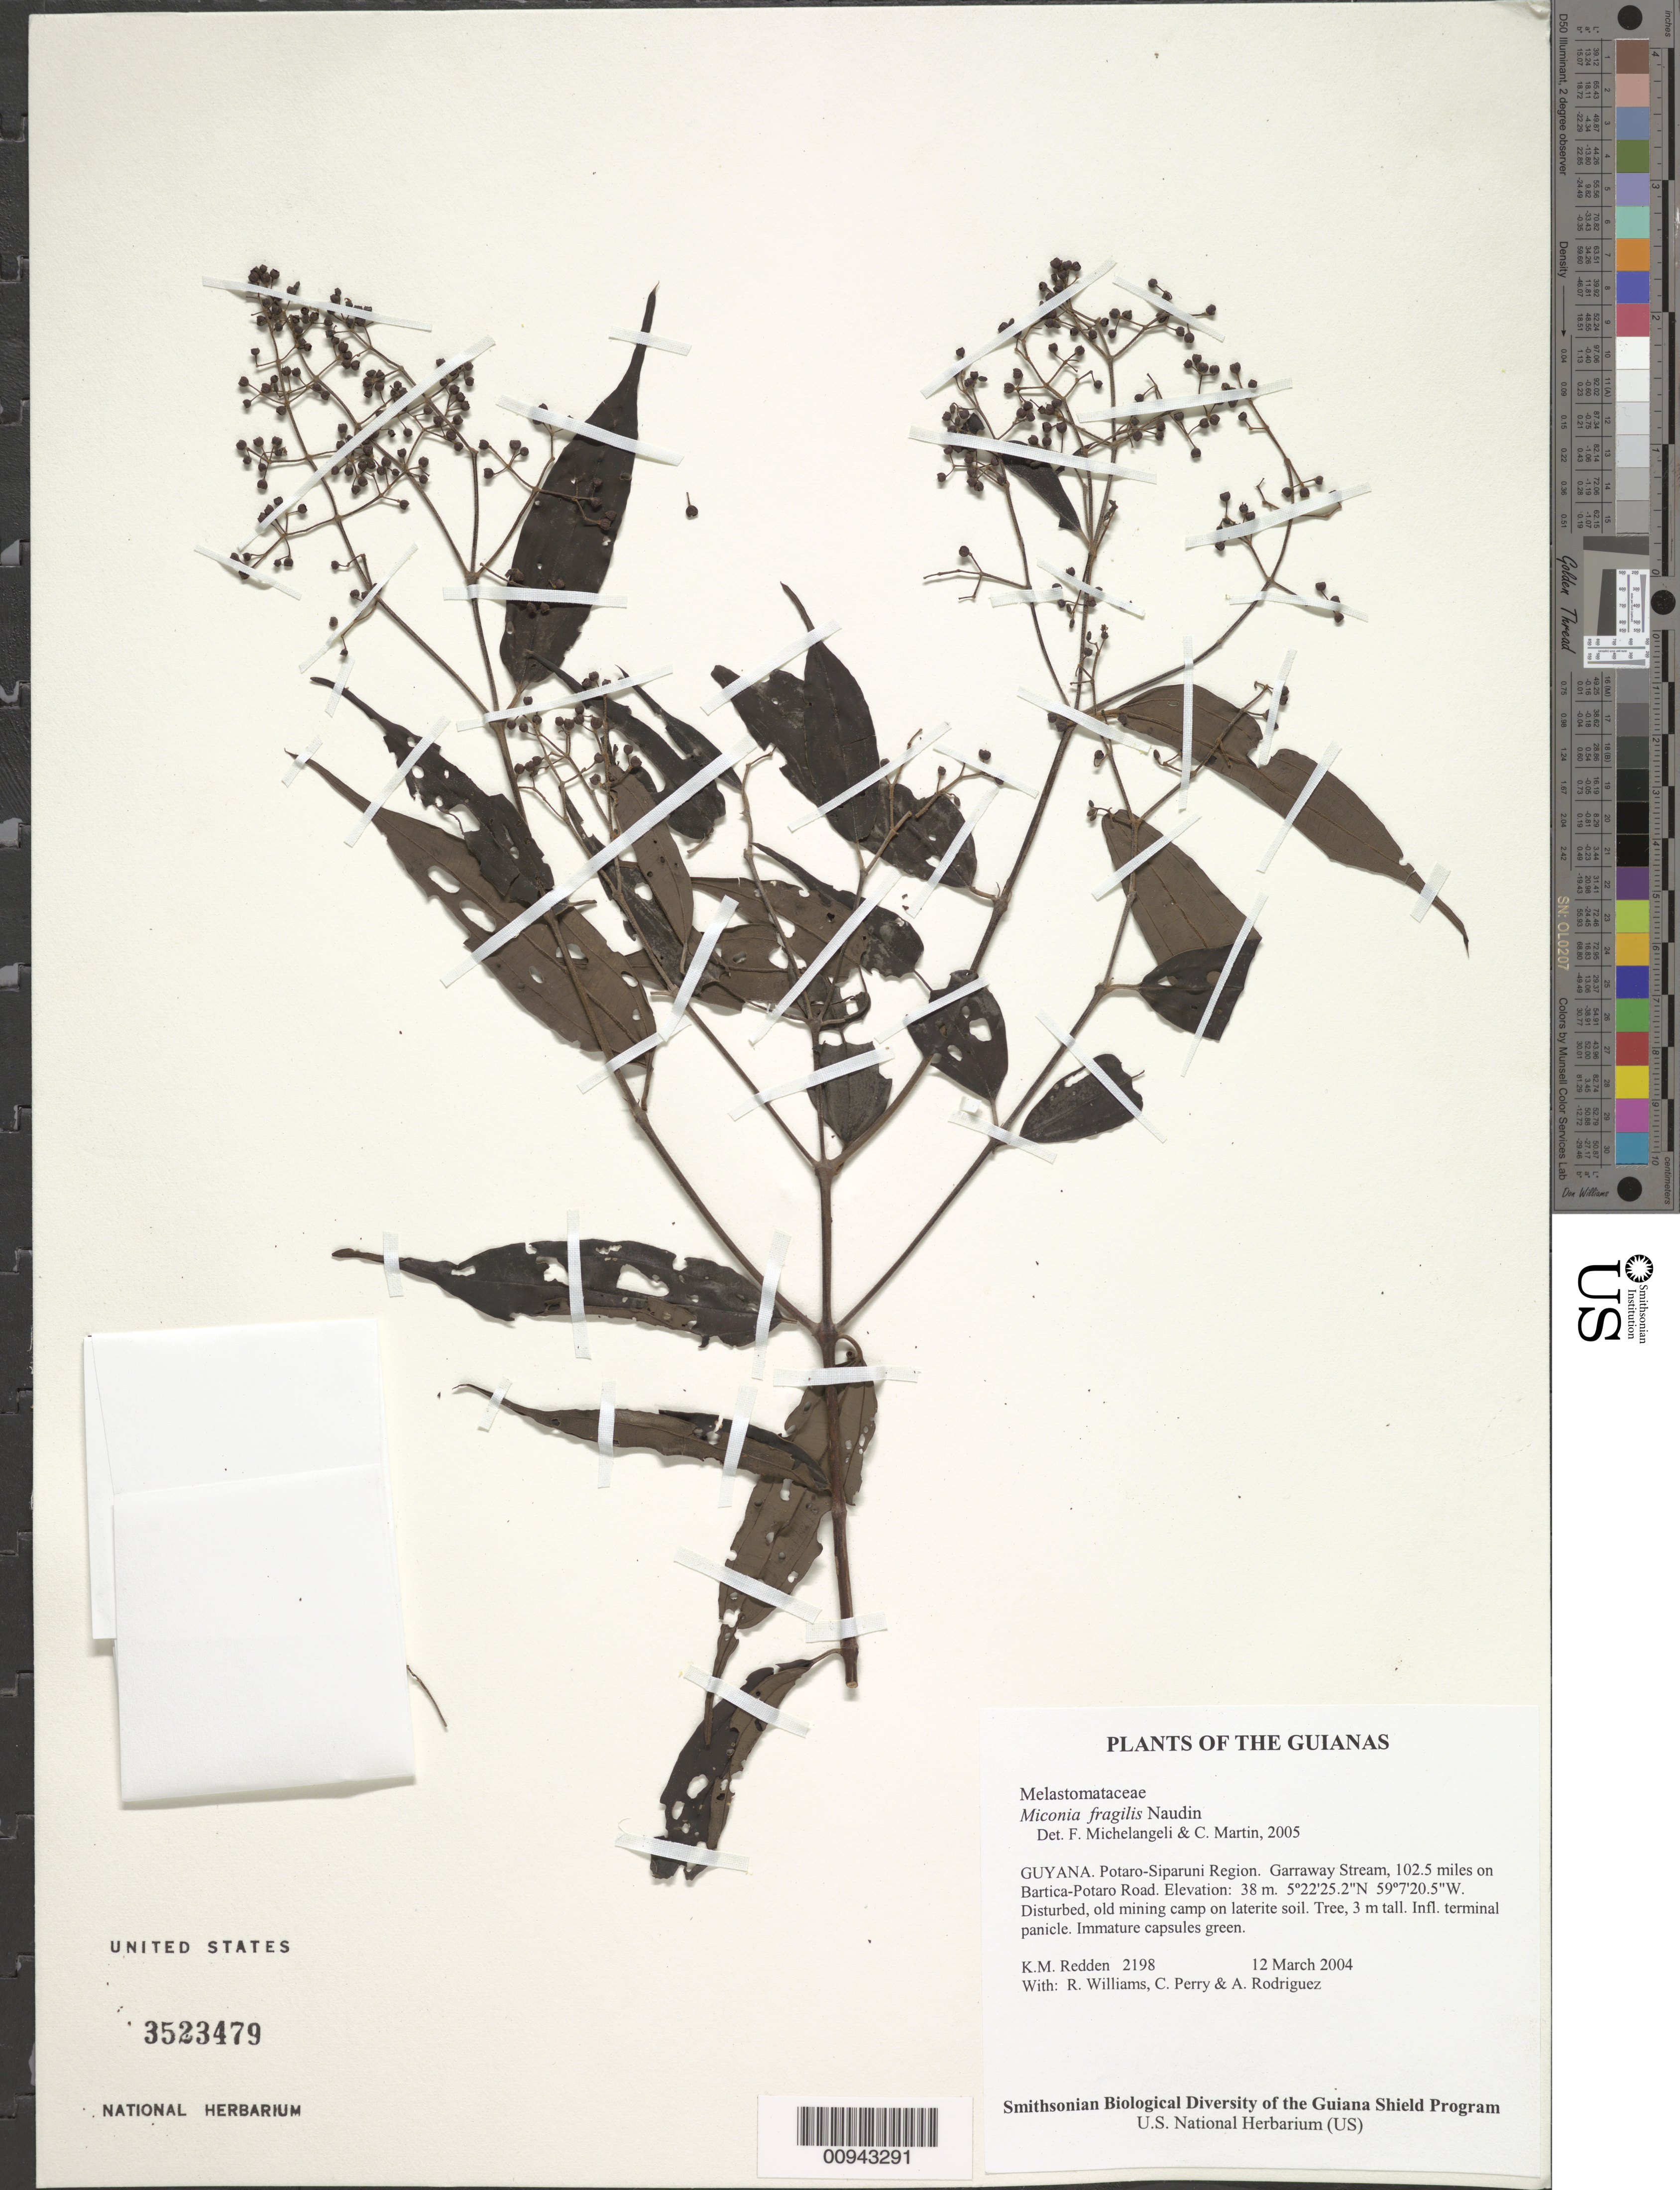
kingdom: Plantae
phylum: Tracheophyta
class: Magnoliopsida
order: Myrtales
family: Melastomataceae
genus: Miconia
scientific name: Miconia fragilis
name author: Naudin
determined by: Michelangeli, F. A.; Martin, C.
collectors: K. M. Redden, R. Williams, C. Perry & A. Rodriguez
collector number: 2198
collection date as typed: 12 March 2004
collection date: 2004-03-12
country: Guyana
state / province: Potaro-Siparuni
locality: Garraway Stream, 102.5 miles on Bartica-Potaro Road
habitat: Disturbed, old mining camp on laterite soil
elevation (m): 38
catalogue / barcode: US 3523479